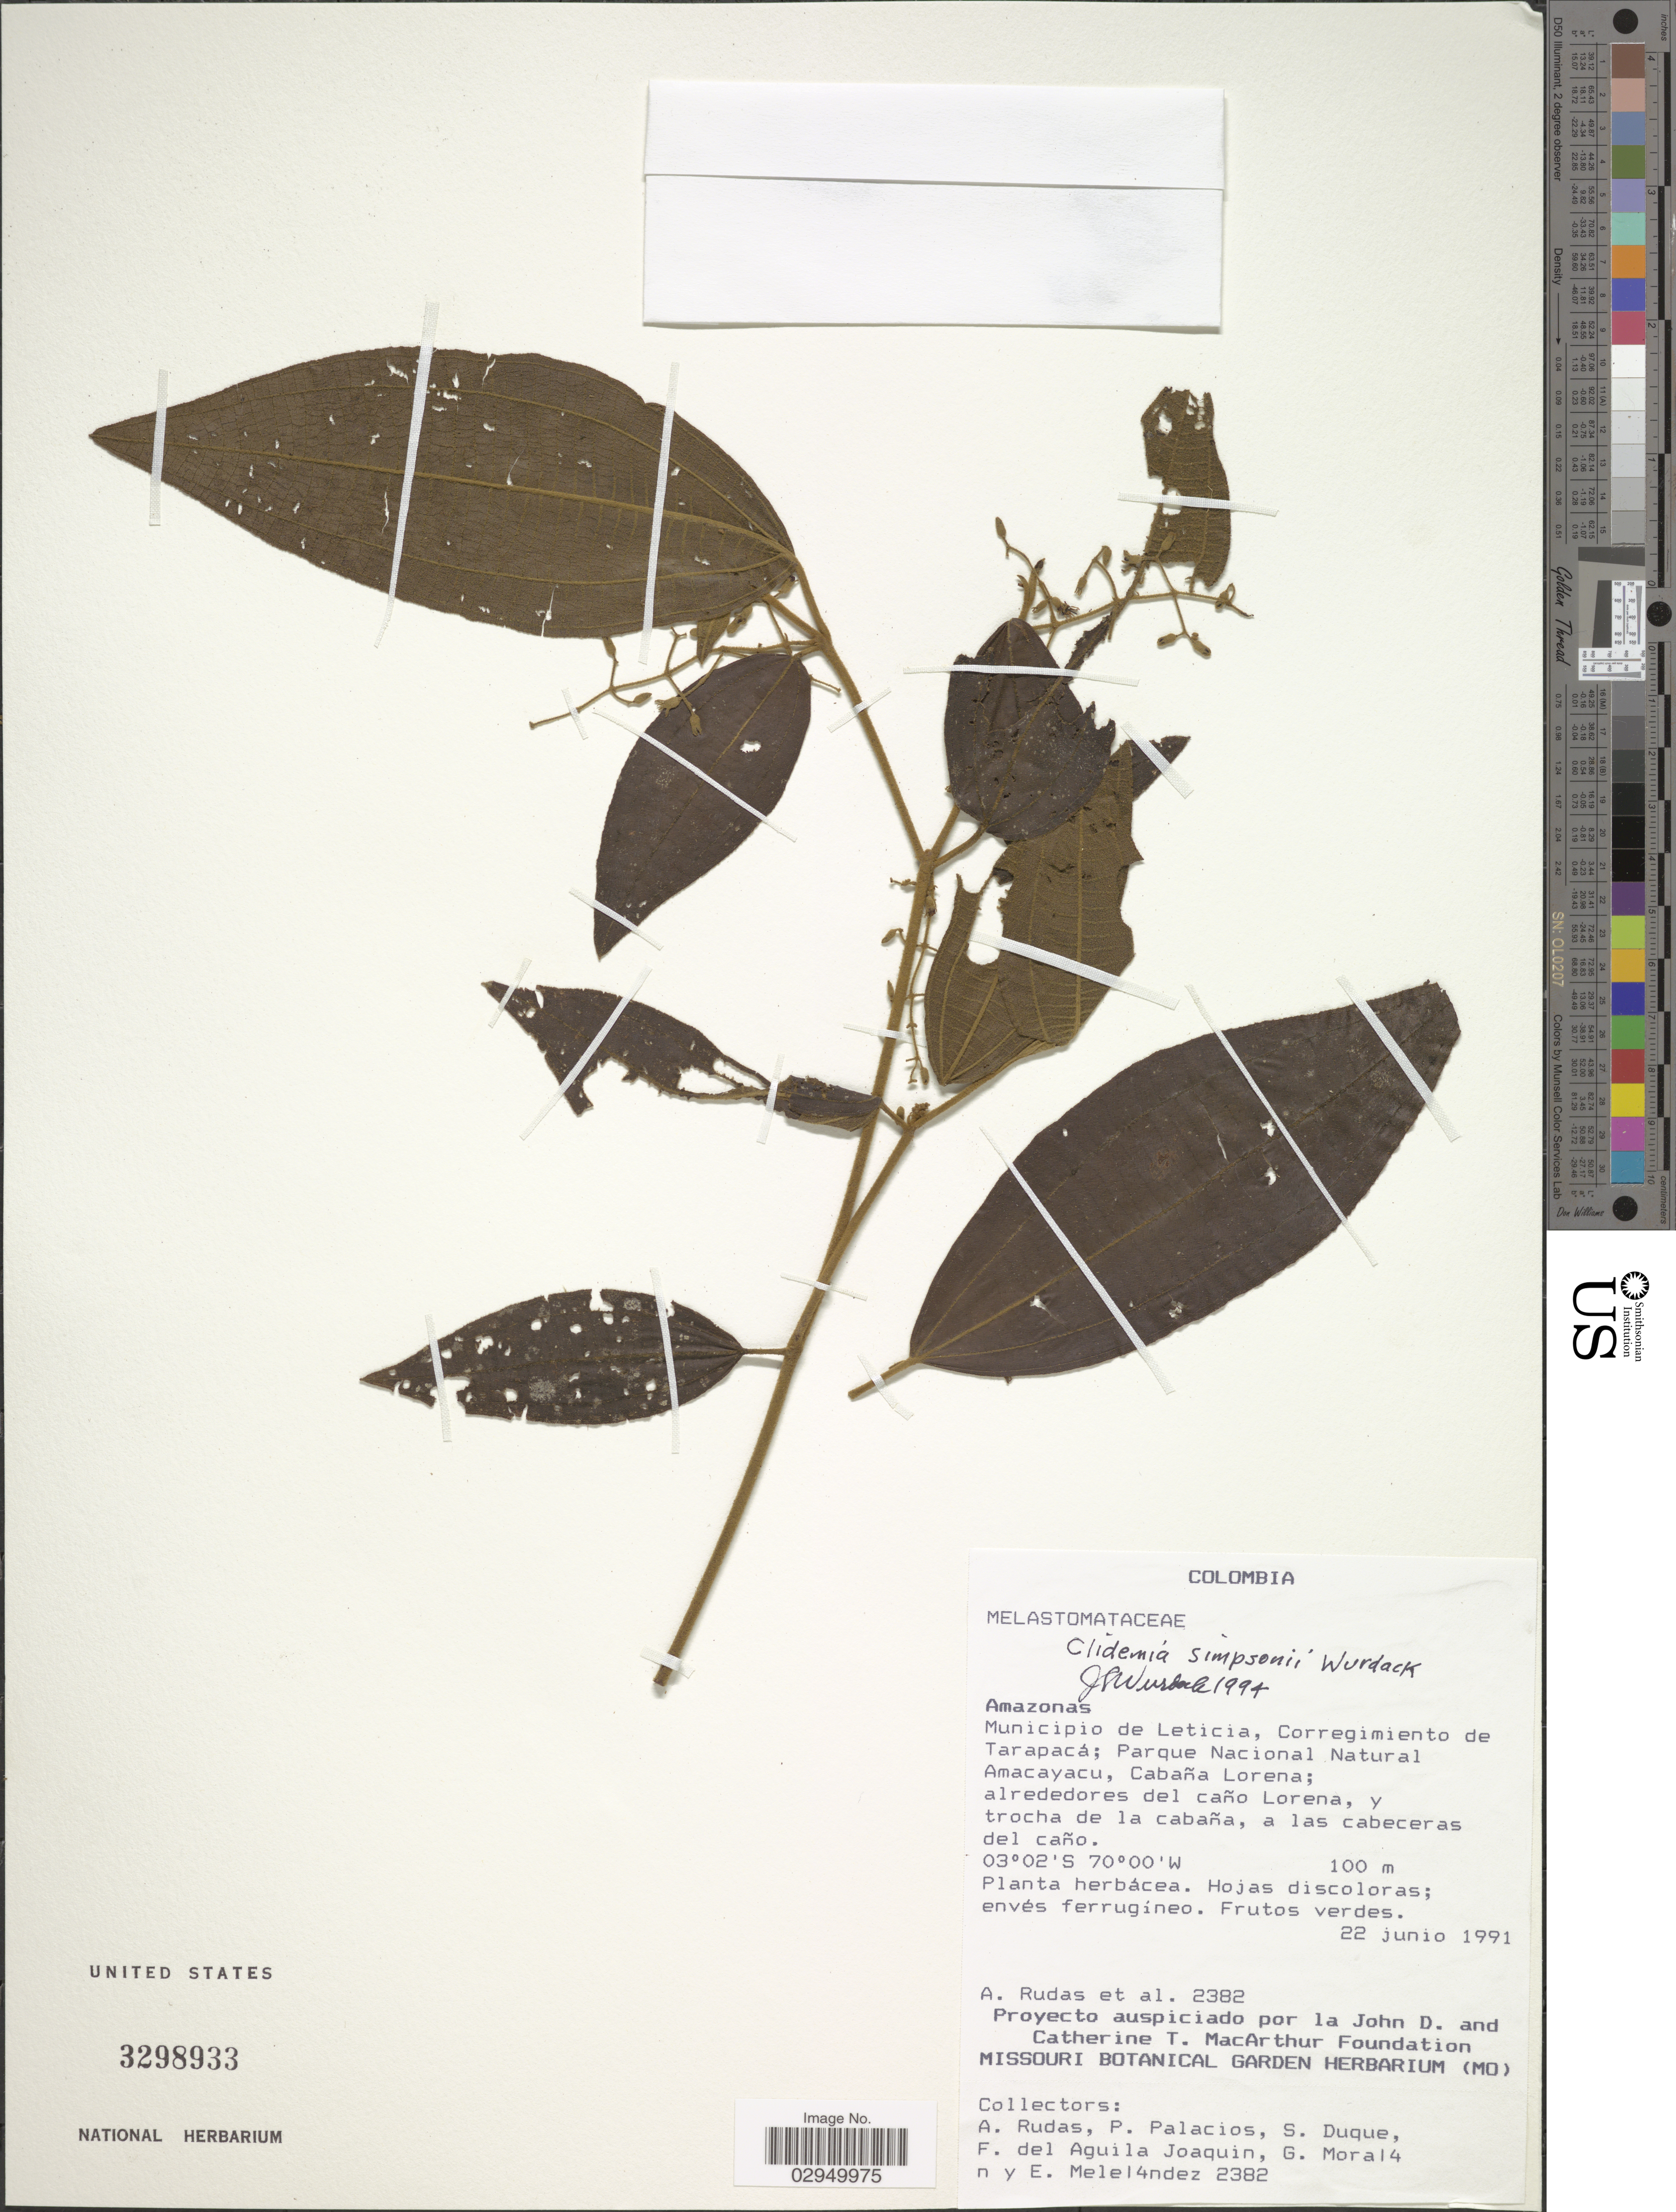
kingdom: Plantae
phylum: Tracheophyta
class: Magnoliopsida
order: Myrtales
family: Melastomataceae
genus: Clidemia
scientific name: Clidemia simpsonii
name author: Wurdack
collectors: A. Rudas, P. Palacios, S. Duque, F. Aguila Joaquin & et al.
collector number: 2382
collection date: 1991-06-22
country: Colombia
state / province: Amazônas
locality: Municipio de Leticia, Corregimiento de Tarapacá; Parque Nacional Natural Amacayacu, Cabaña Lorena; alrededores del caño Lorena, y trocha de la cabaña, a las cabeceras del caño.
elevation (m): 100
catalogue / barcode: US 3298933